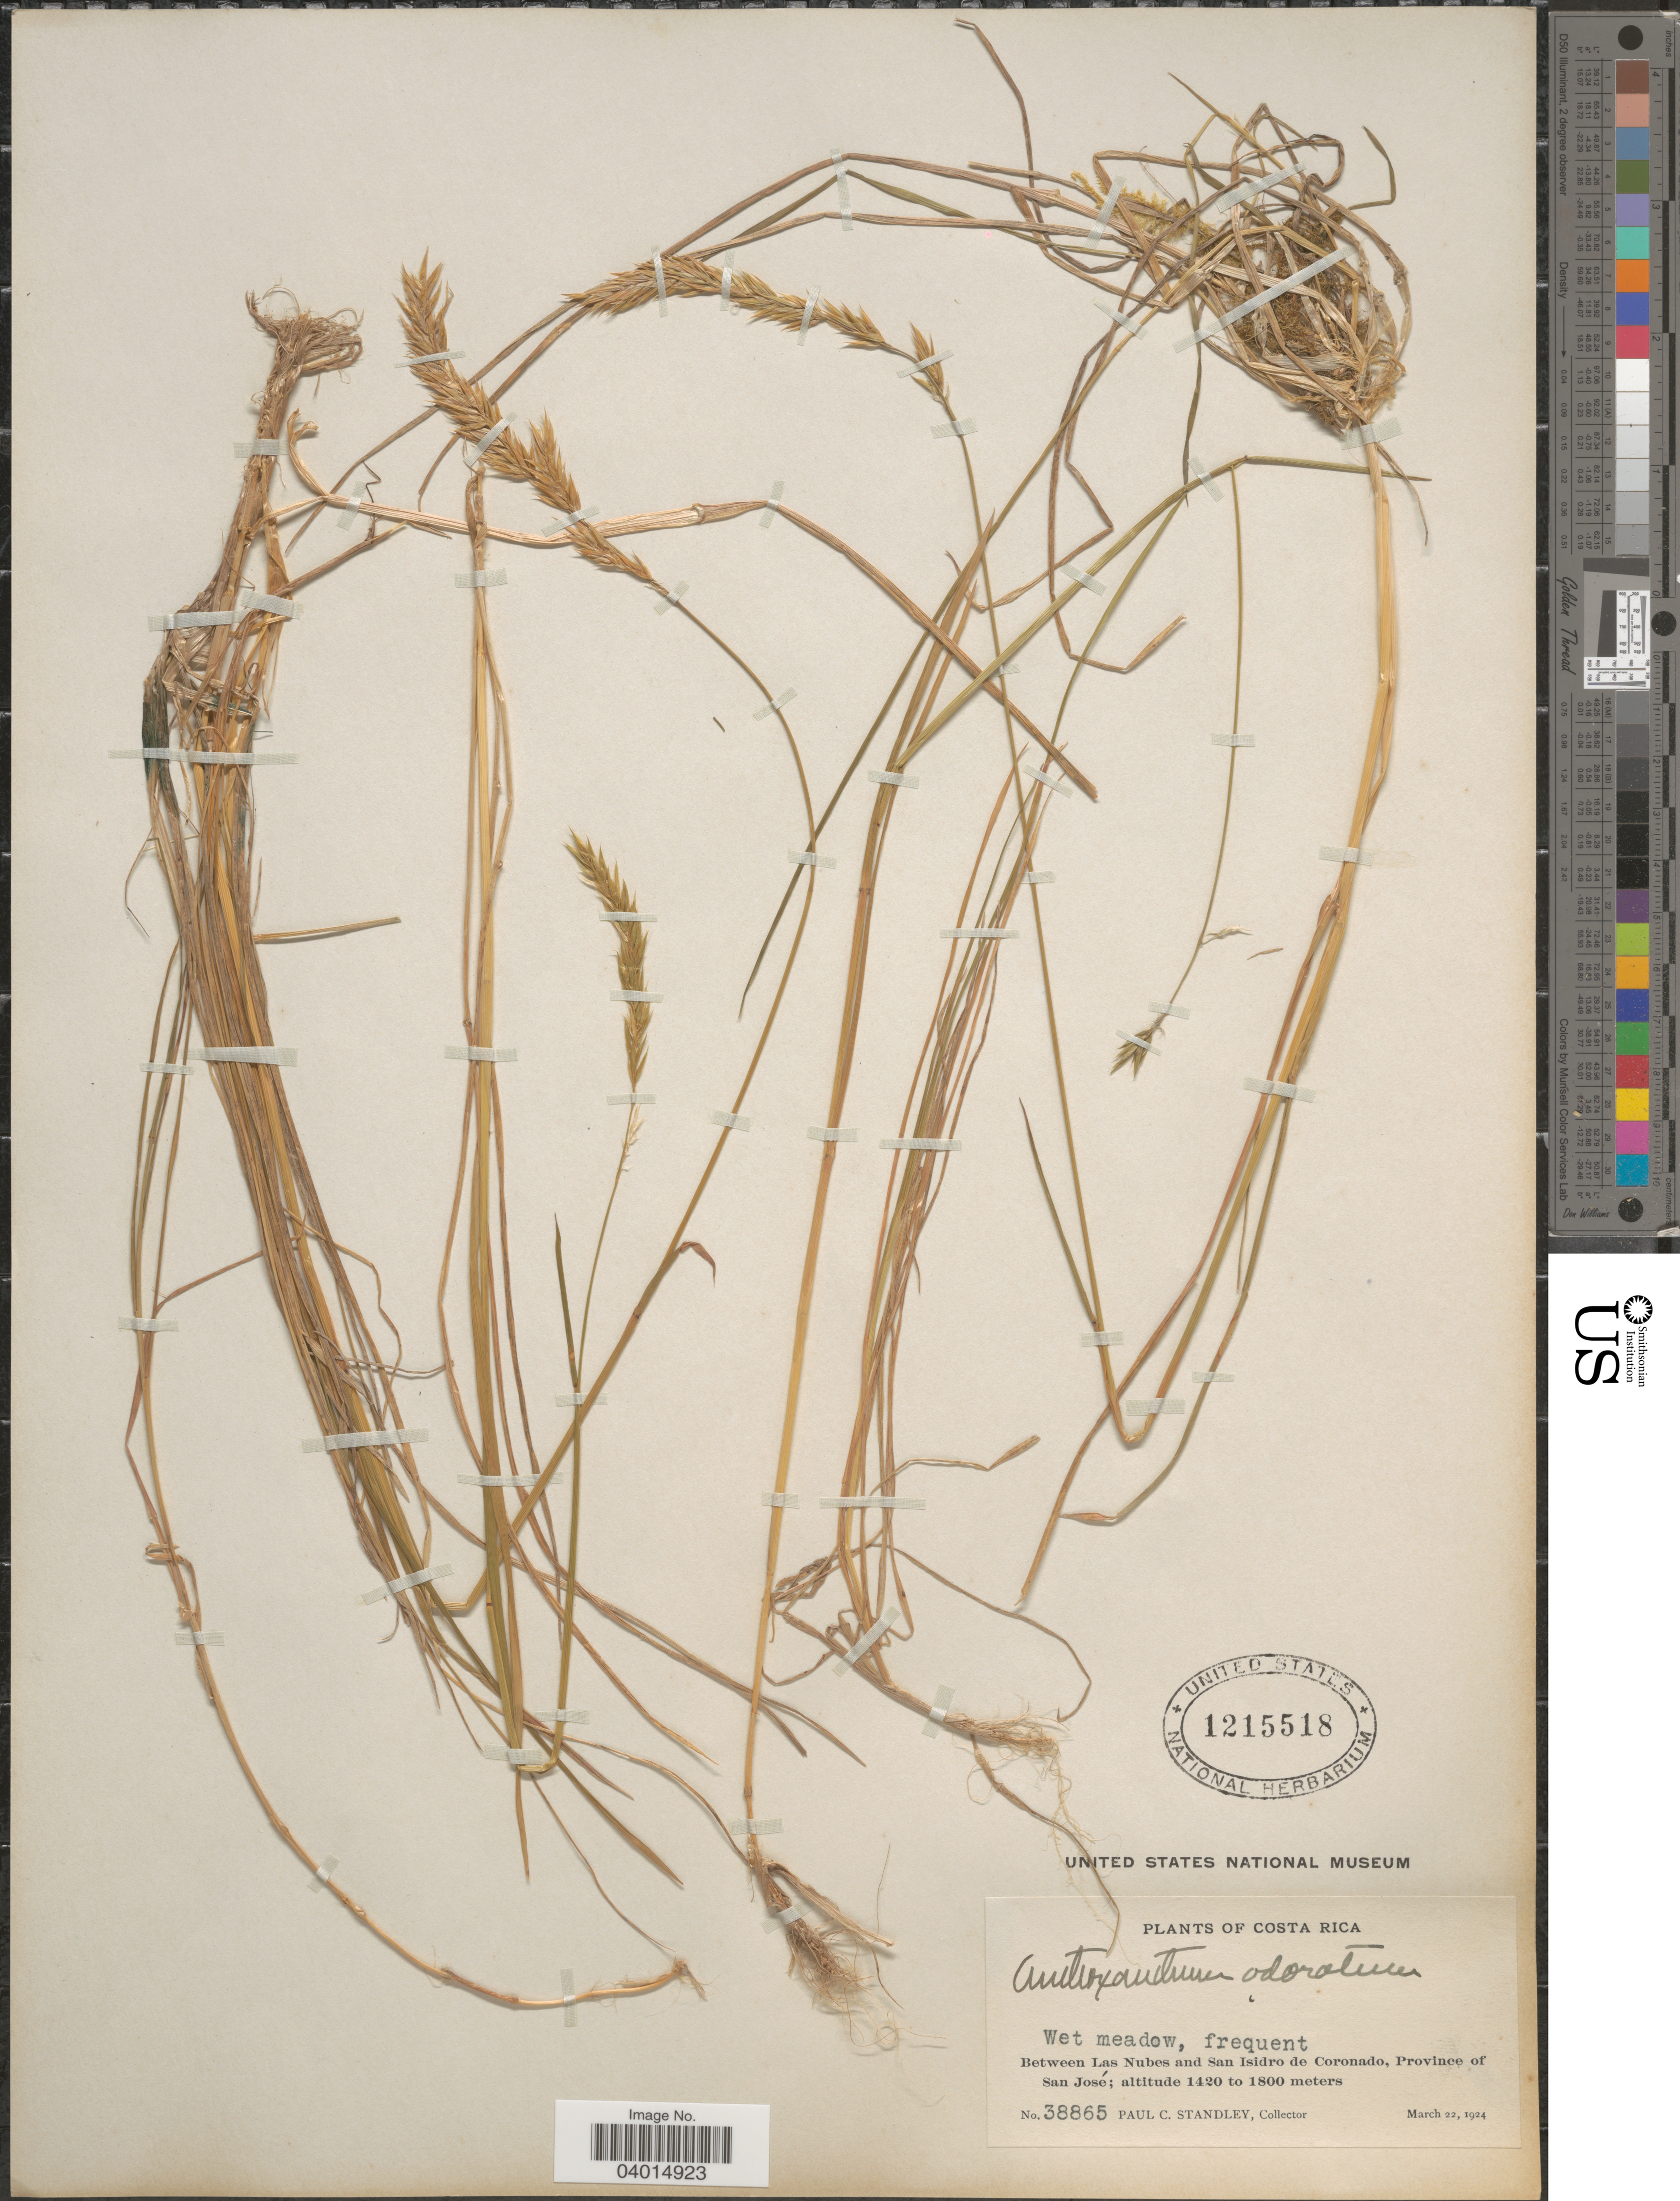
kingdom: Plantae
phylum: Tracheophyta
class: Liliopsida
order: Poales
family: Poaceae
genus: Anthoxanthum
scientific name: Anthoxanthum odoratum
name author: L.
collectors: P. C. Standley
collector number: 38865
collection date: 1924-03-22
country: Costa Rica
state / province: San José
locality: Between Las Nubes and San Isidro de Coronado.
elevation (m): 1420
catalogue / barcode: US 1215518